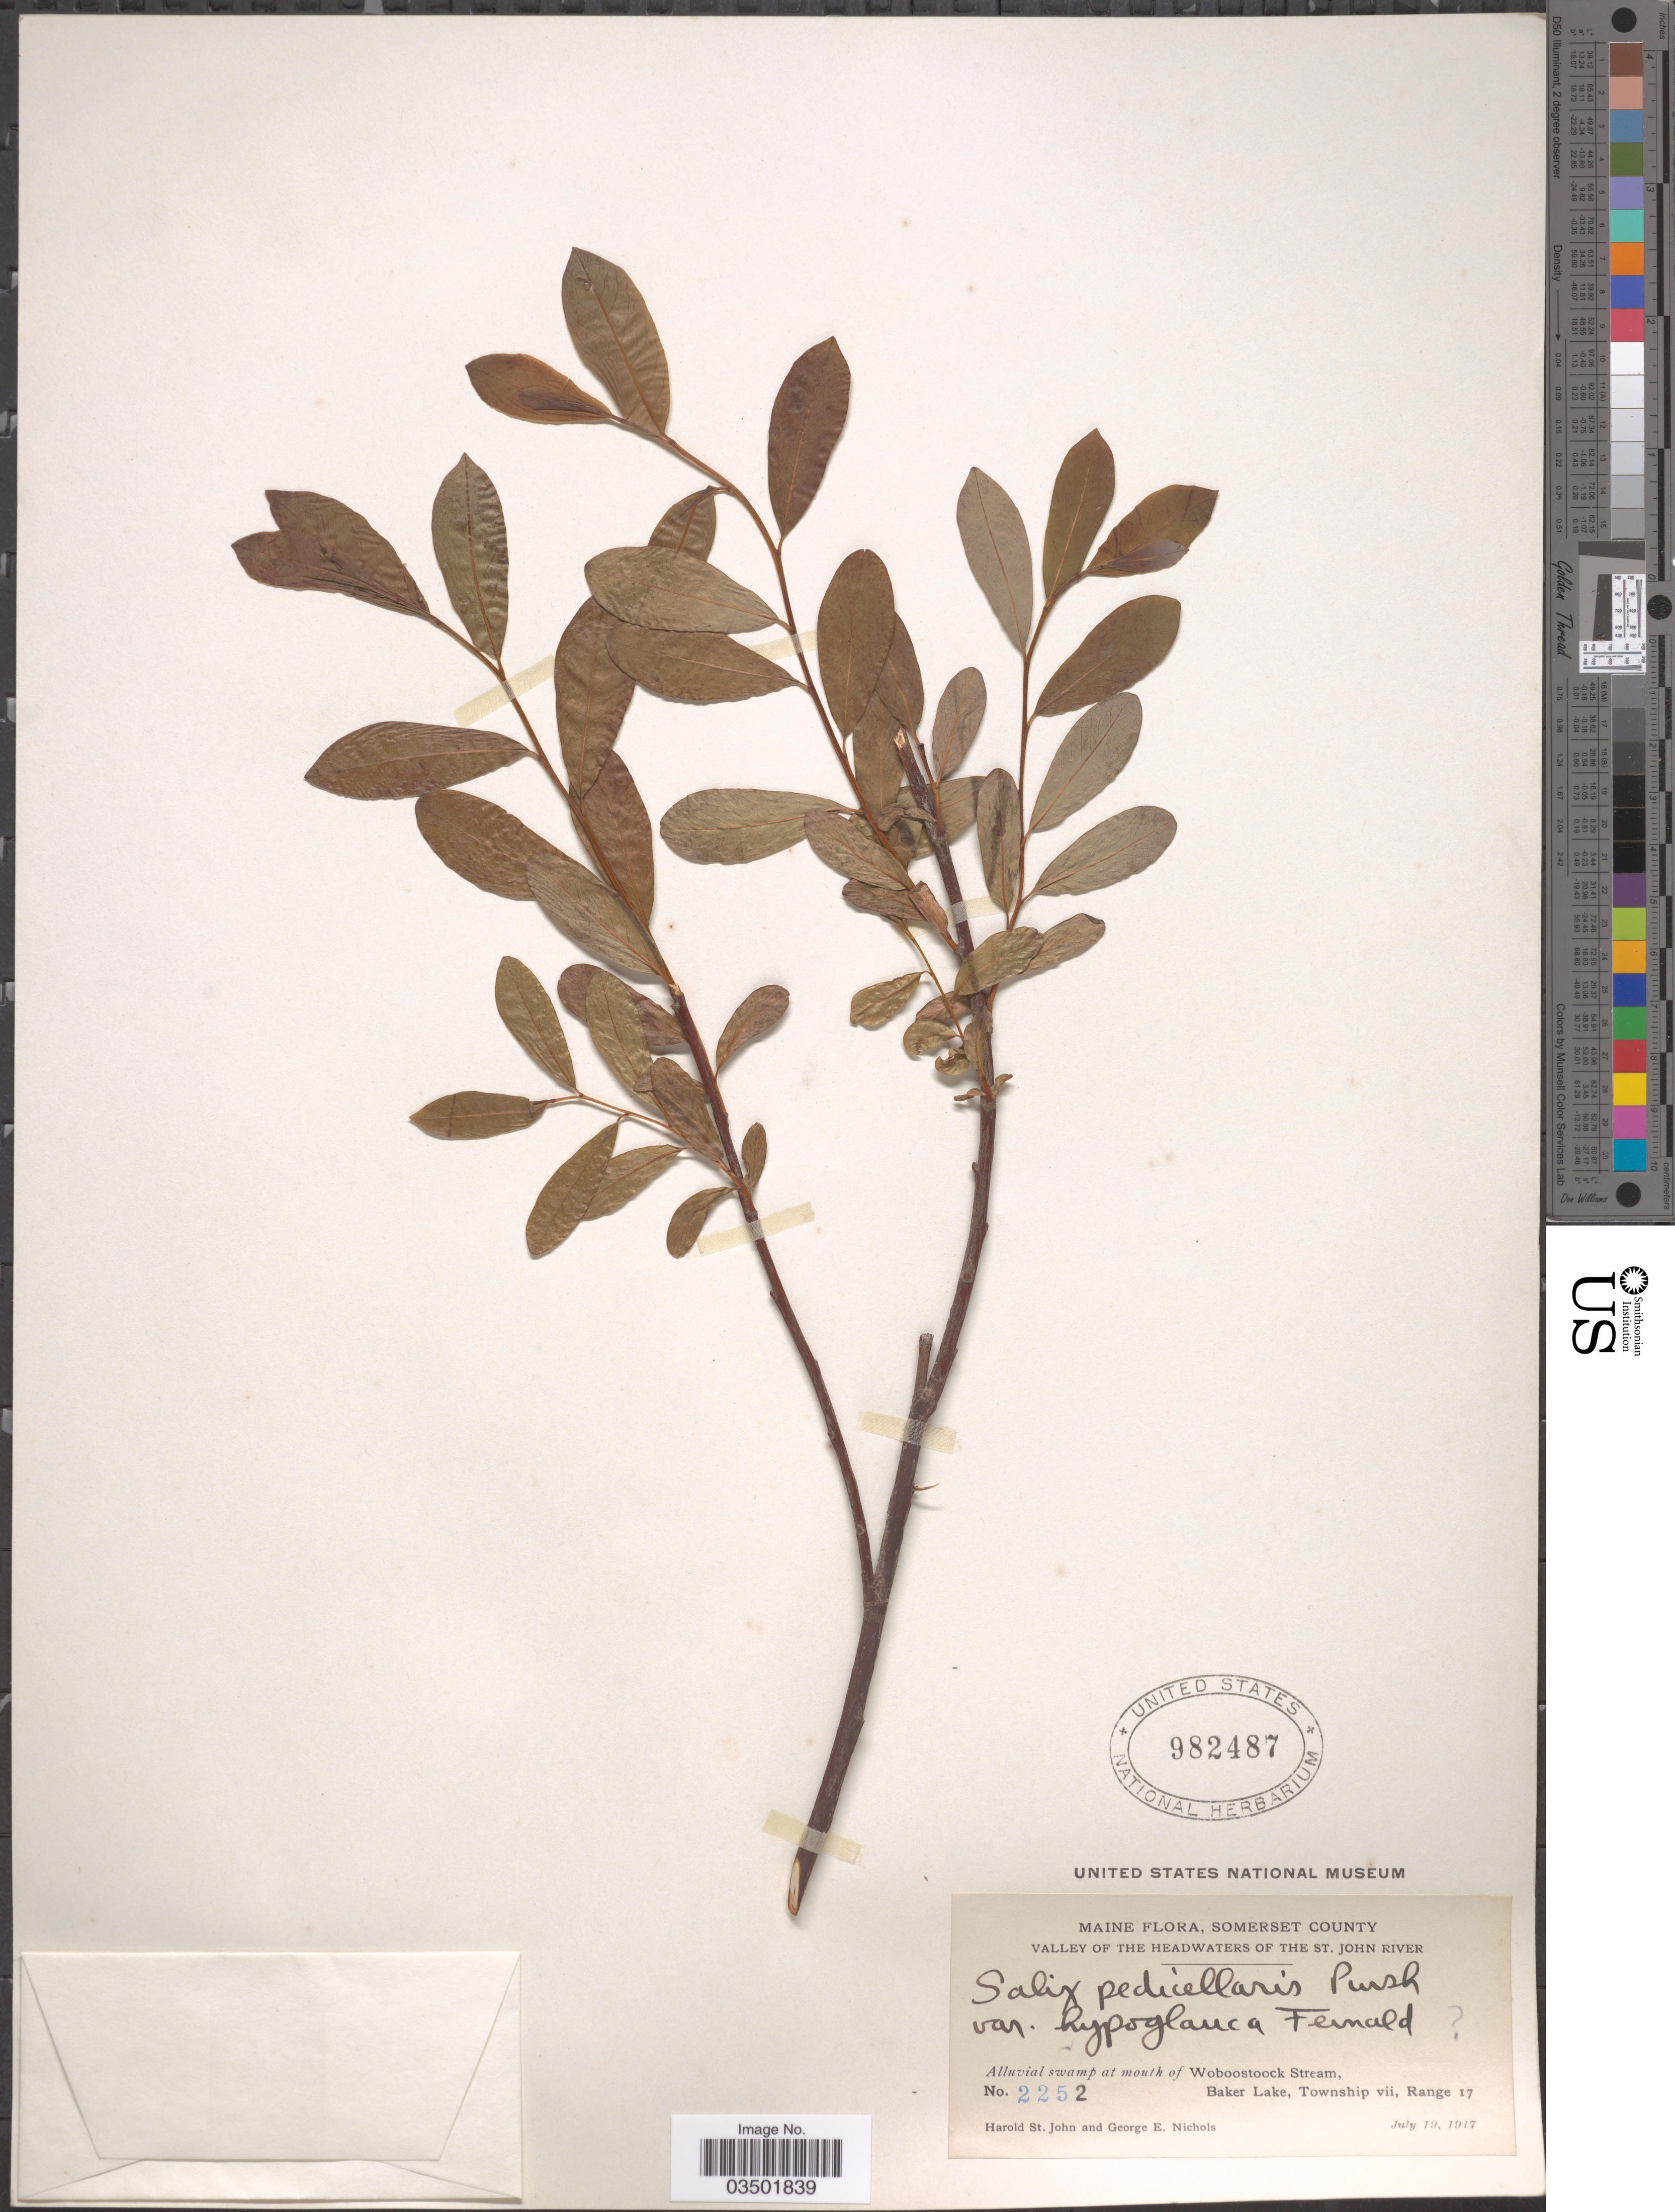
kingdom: Plantae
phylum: Tracheophyta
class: Magnoliopsida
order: Malpighiales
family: Salicaceae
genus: Salix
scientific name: Salix pedicellaris var. hypoglauca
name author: Fernald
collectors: H. St. John & G. E. Nichols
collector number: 2252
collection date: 1917-07-19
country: United States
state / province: Maine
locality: Somerset County. Valley of The Headwaters of The St. John River. Alluvial swamp at mouth of Woboostoock Stream, Baker Lake, Township vii, Range 17.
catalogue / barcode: US 982487